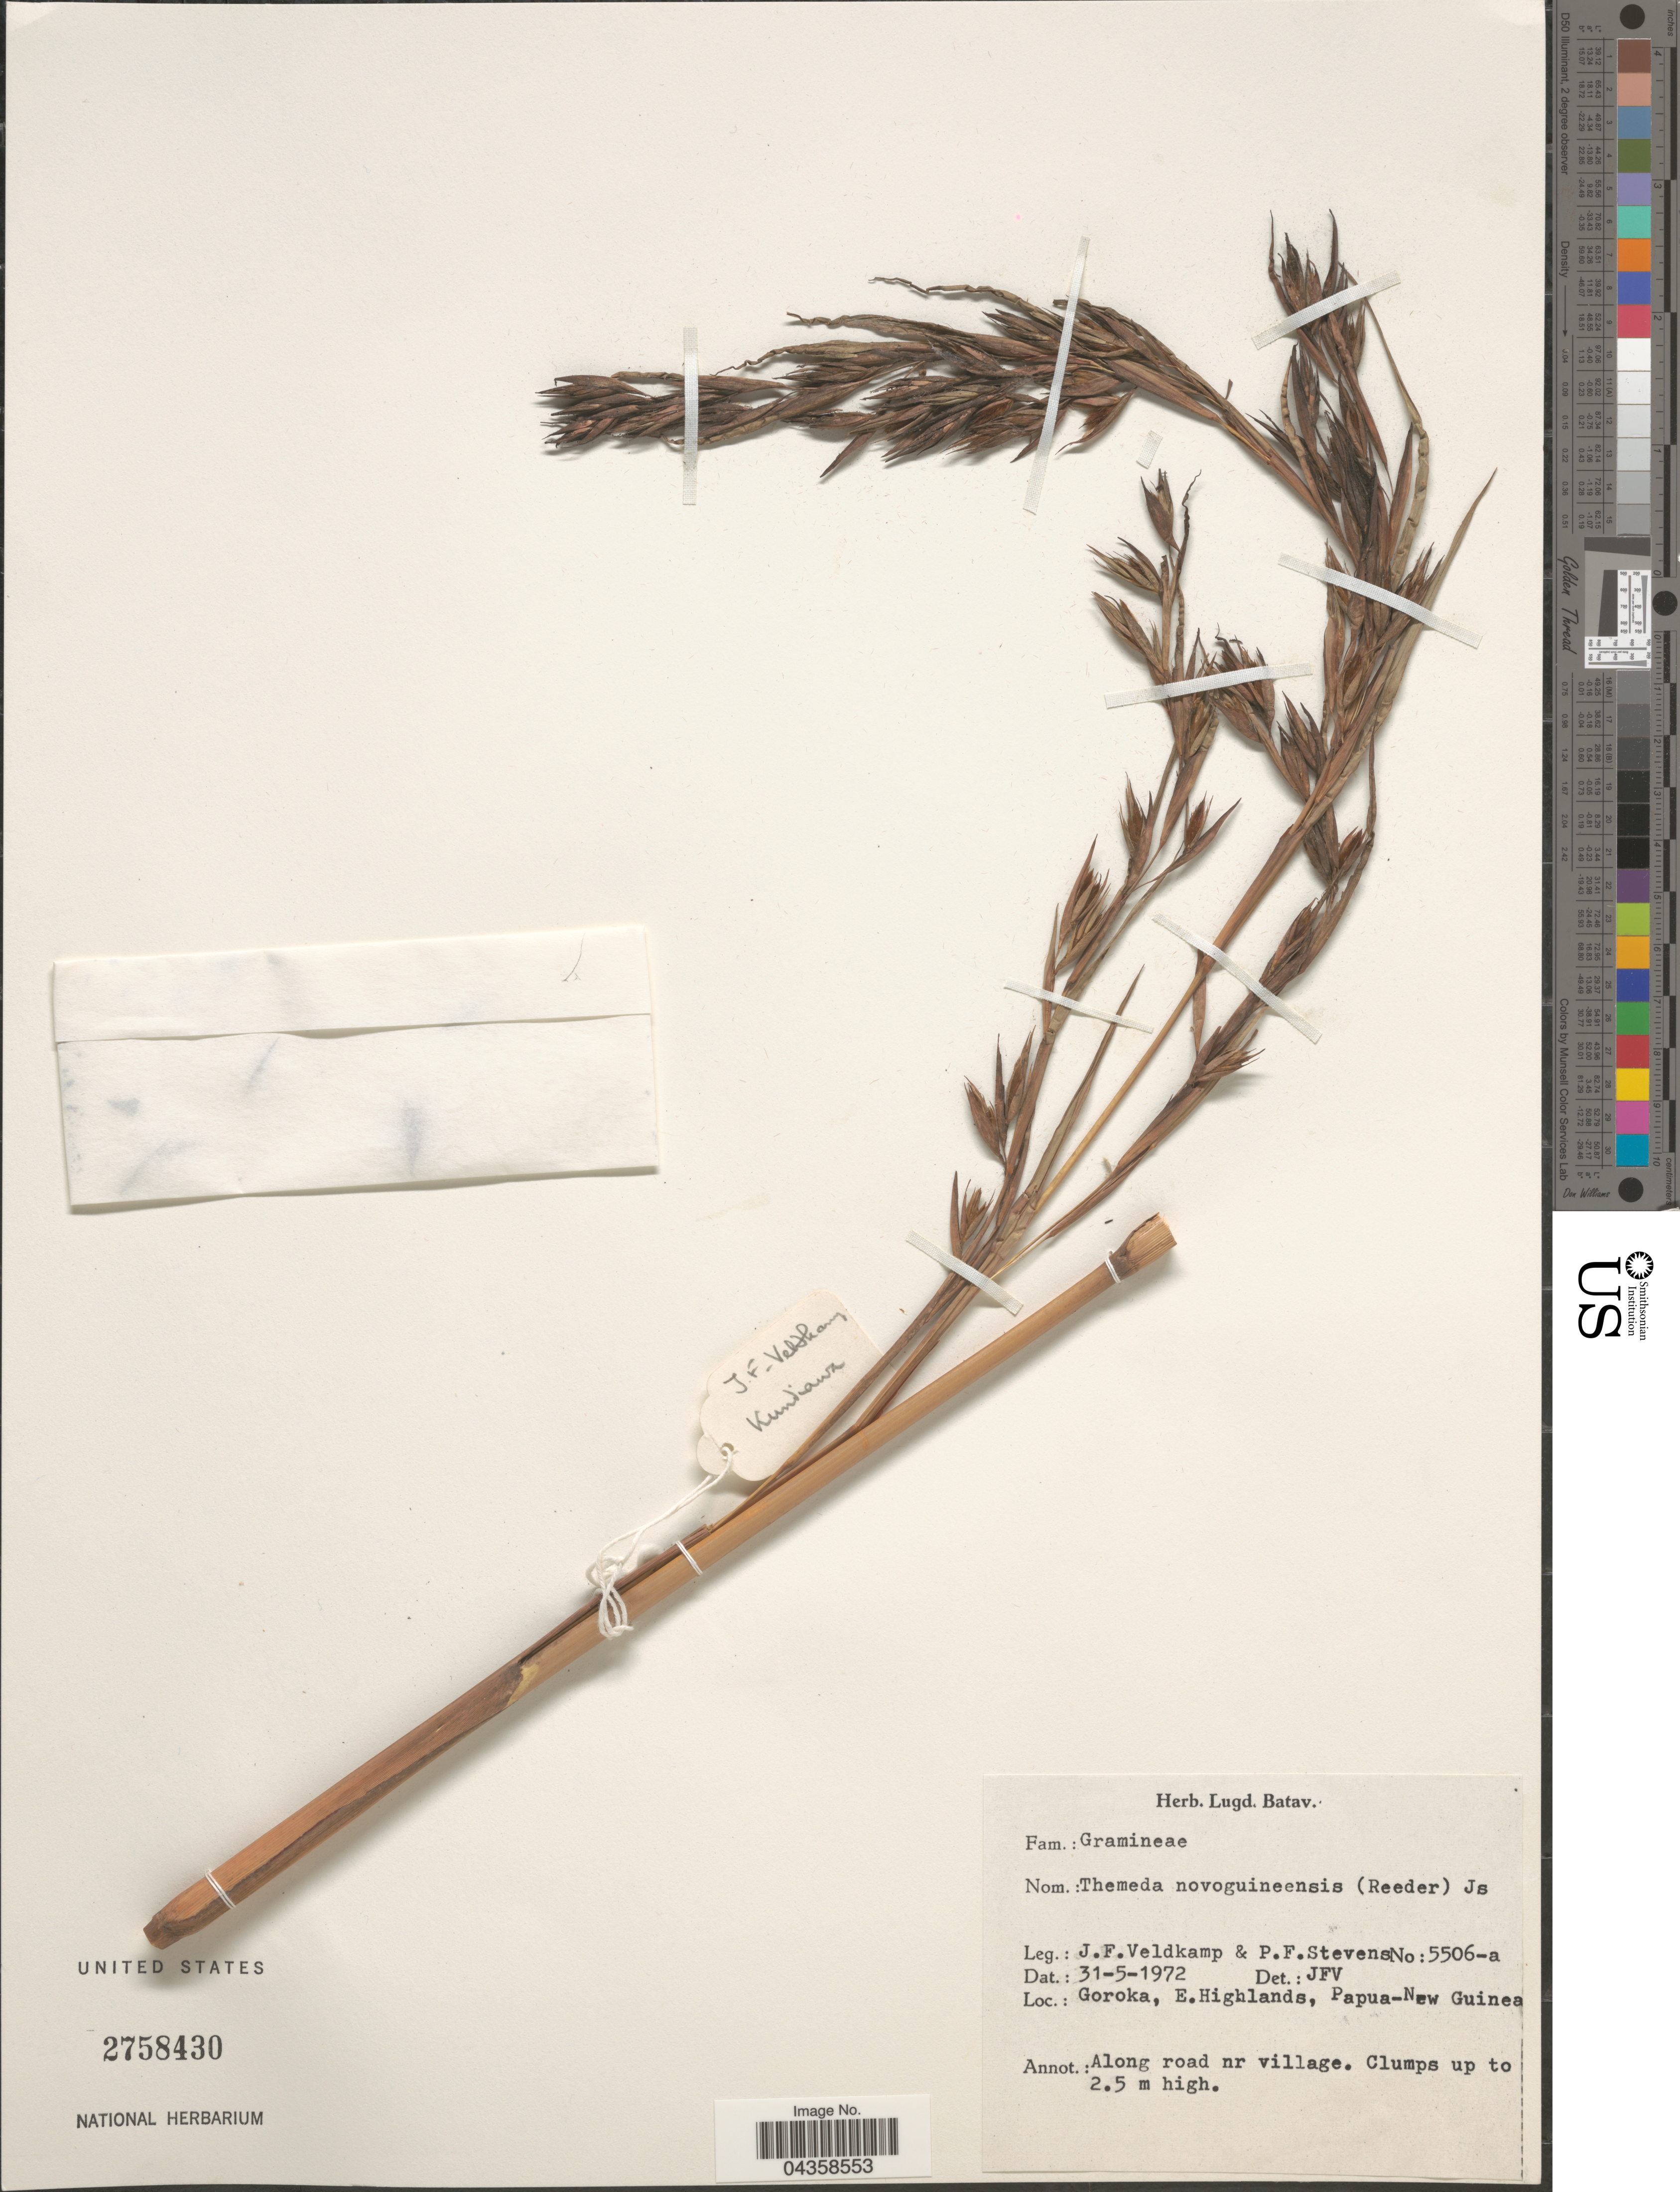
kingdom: Plantae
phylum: Tracheophyta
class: Liliopsida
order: Poales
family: Poaceae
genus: Themeda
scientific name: Themeda novoguineensis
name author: (Reeder) Jansen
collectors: J. F. Veldkamp & P. F. Stevens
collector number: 5506-a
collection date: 1972-05-31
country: Papua New Guinea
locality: Goroka, E. Highlands, Papua-New Guinea. Along road nr village.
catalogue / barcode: US 2758430